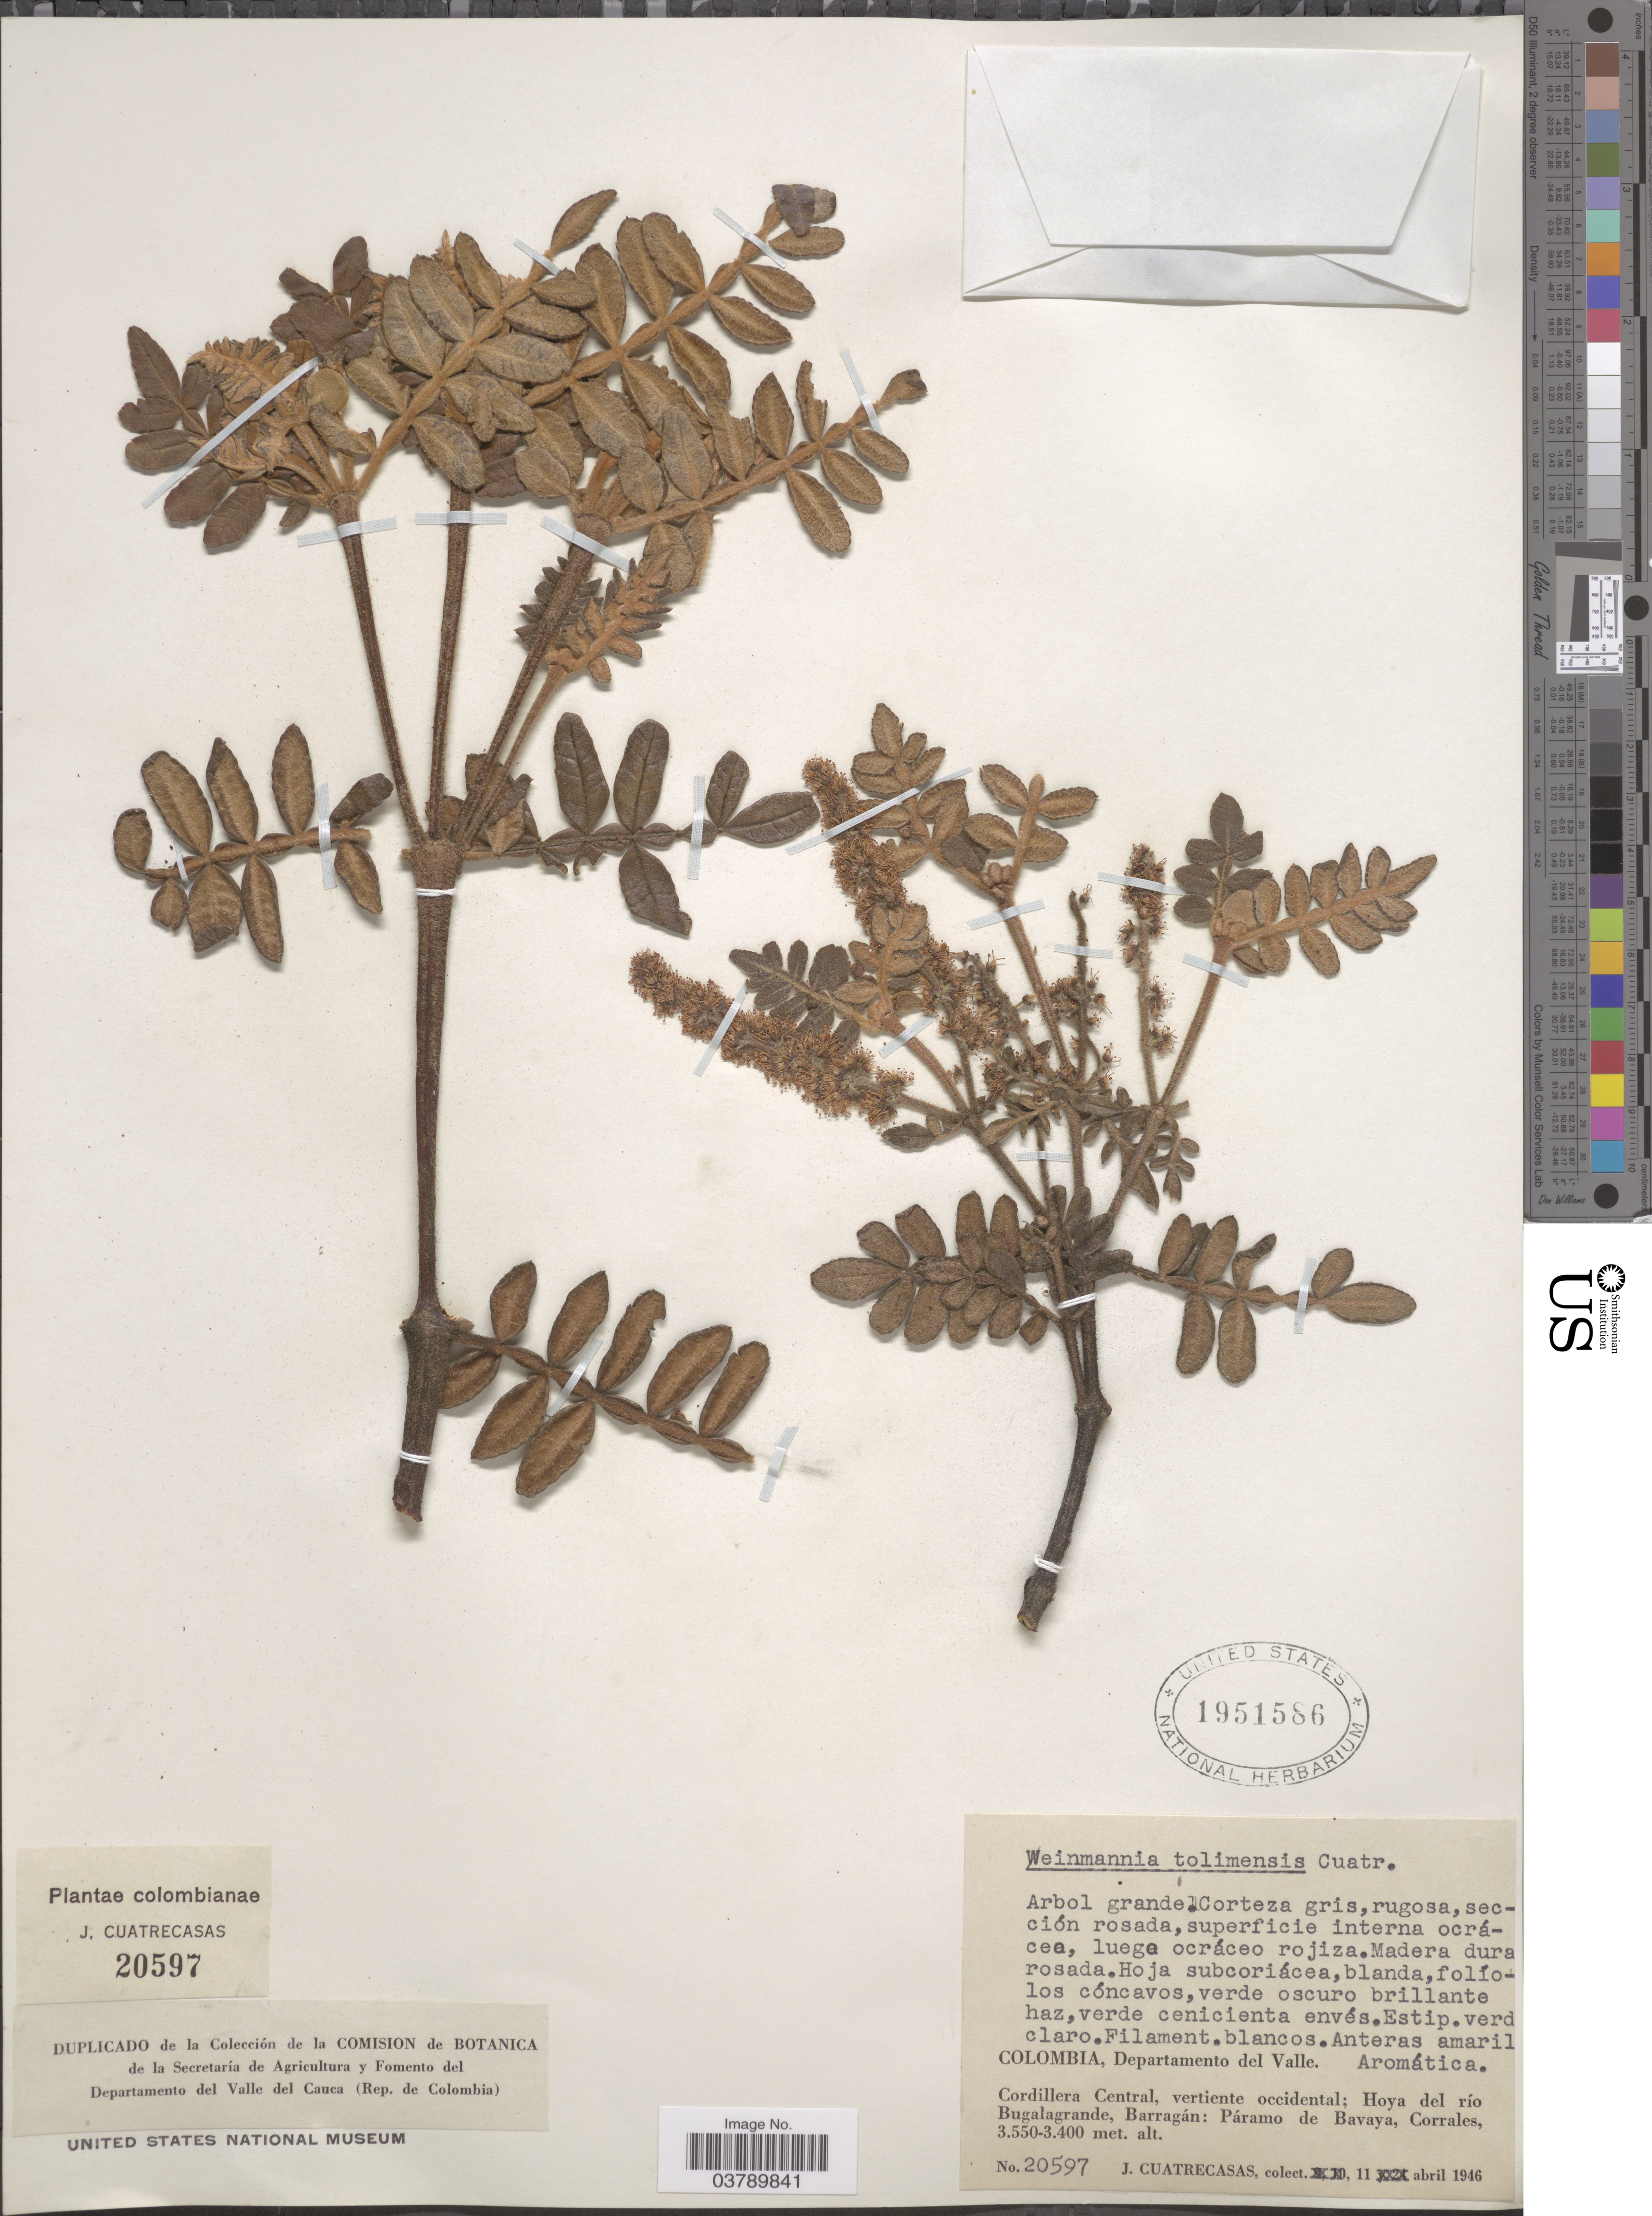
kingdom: Plantae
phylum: Tracheophyta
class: Magnoliopsida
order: Oxalidales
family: Cunoniaceae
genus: Weinmannia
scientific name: Weinmannia tolimensis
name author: Cuatrec.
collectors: J. Cuatrecasas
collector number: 20597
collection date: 1946-04-11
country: Colombia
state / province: Valle del Cauca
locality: Departamento del Valle. Cordillera Central, vertiente occidental; Hoya del río Bugalagrande, Barragán: Páramo de Bavaya, Corrales.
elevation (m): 3400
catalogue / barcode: US 1951586